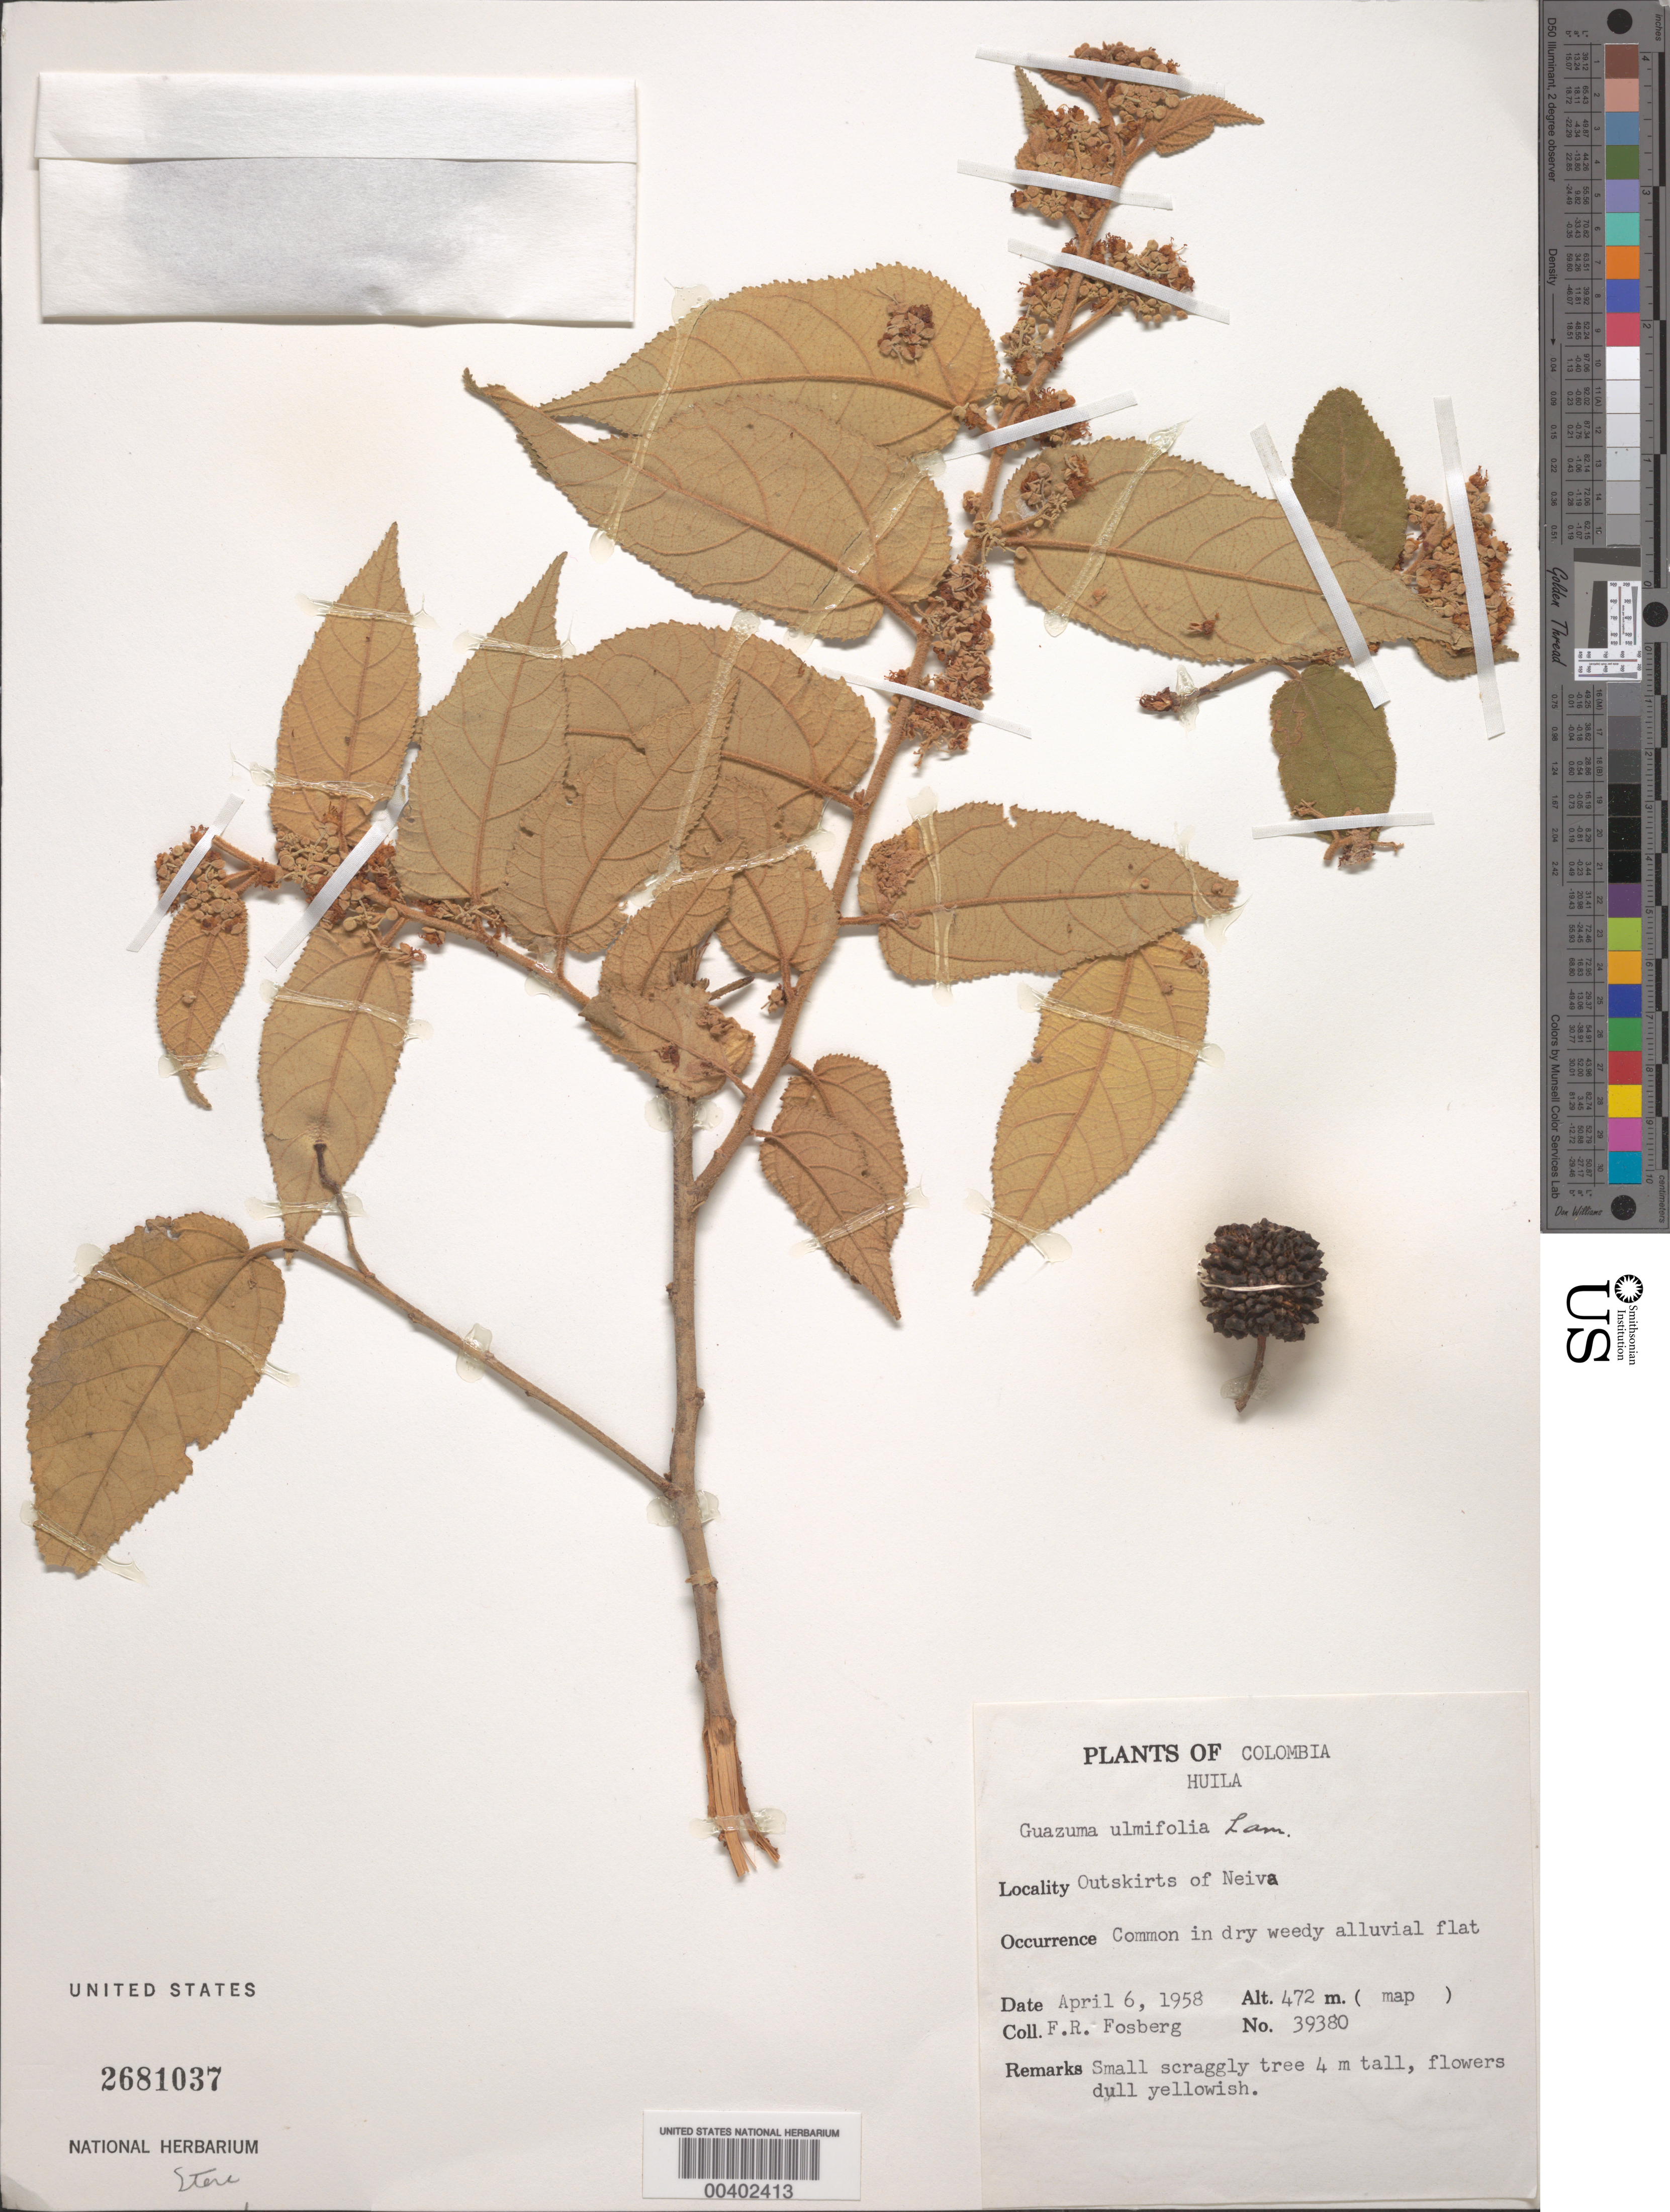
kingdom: Plantae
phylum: Tracheophyta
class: Magnoliopsida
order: Malvales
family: Malvaceae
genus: Guazuma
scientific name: Guazuma ulmifolia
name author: Lam.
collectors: F. R. Fosberg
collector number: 39380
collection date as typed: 06 Apr 1958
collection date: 1958-04-06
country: Colombia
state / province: Huila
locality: Outskirts of Neiva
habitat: dry weedy alluvial flat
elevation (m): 472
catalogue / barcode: US 2681037